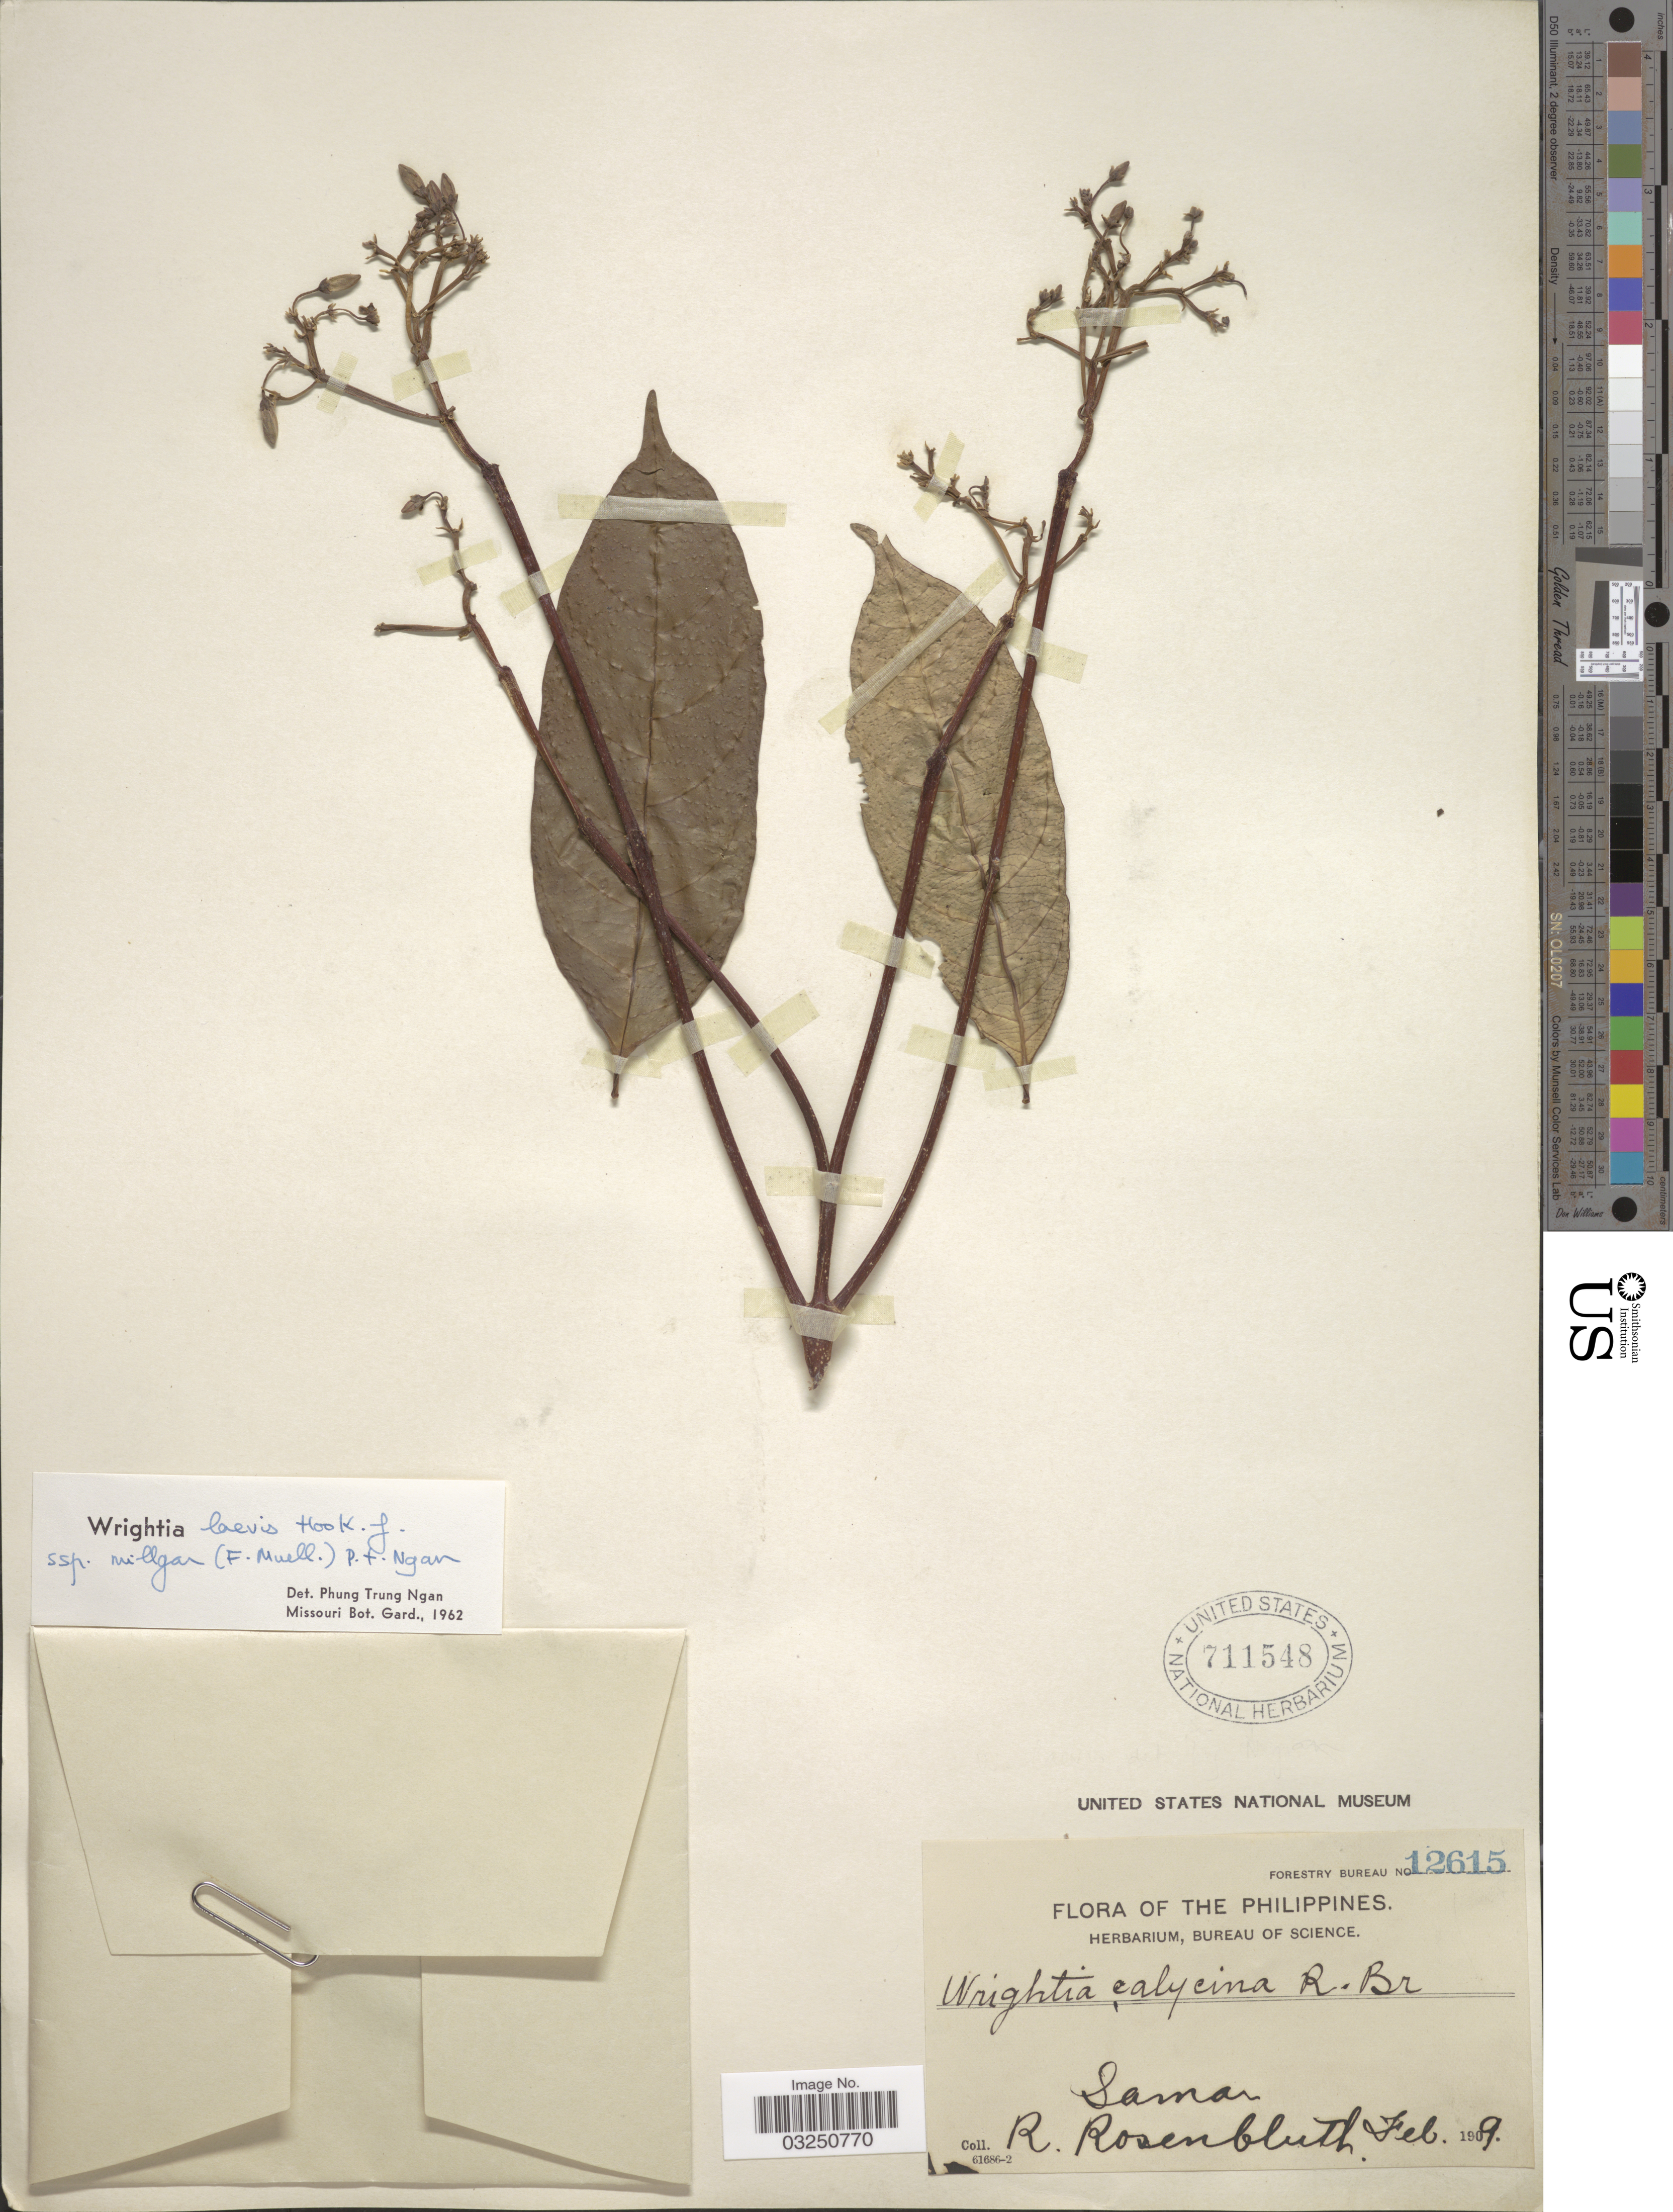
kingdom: Plantae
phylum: Tracheophyta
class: Magnoliopsida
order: Gentianales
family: Apocynaceae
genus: Wrightia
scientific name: Wrightia laevis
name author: Hook. f.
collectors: R. Rosenbluth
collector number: Forestry Bureau 12615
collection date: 1909-02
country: Philippines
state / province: Eastern Visayas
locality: Samar.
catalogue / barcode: US 711548